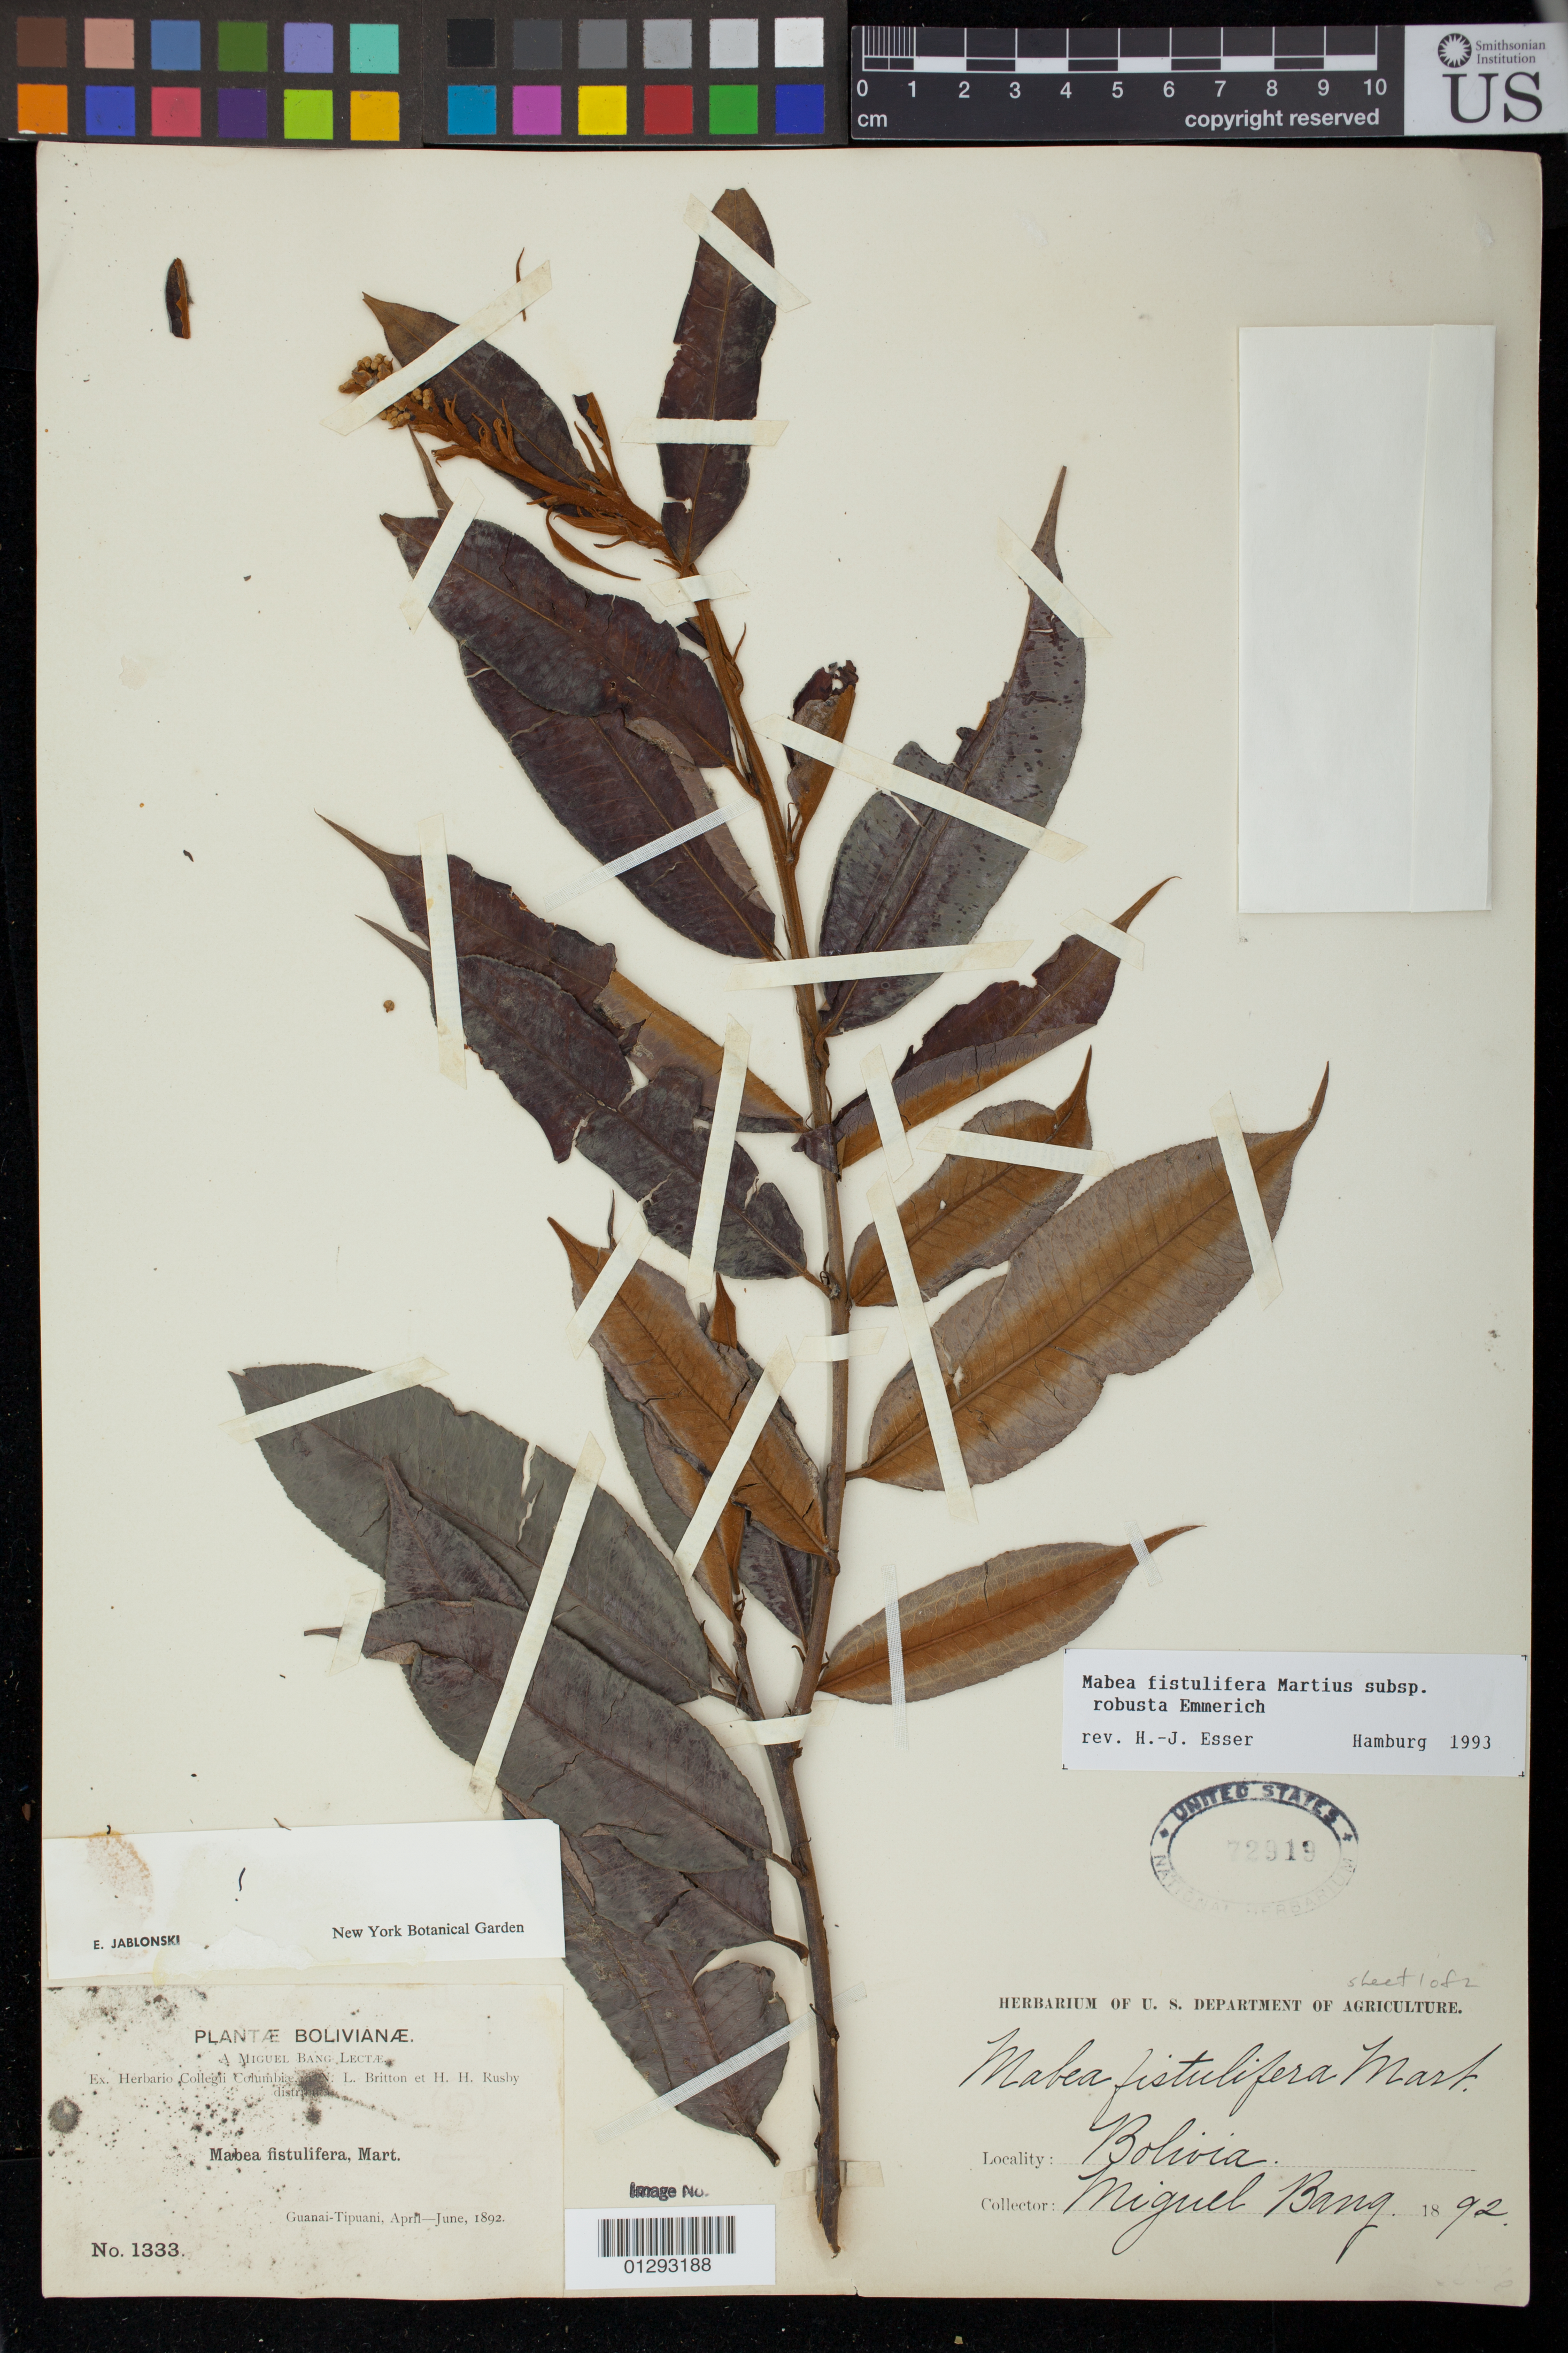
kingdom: Plantae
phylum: Tracheophyta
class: Magnoliopsida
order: Malpighiales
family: Euphorbiaceae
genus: Mabea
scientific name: Mabea fistulifera subsp. robusta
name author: Emmerich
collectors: M. Bang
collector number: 1333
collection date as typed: Apr 1892 to -- Jun 1892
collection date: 1892-04/1892-06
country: Bolivia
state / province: La Paz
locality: Guanai-Tipuani.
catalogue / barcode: US 72919